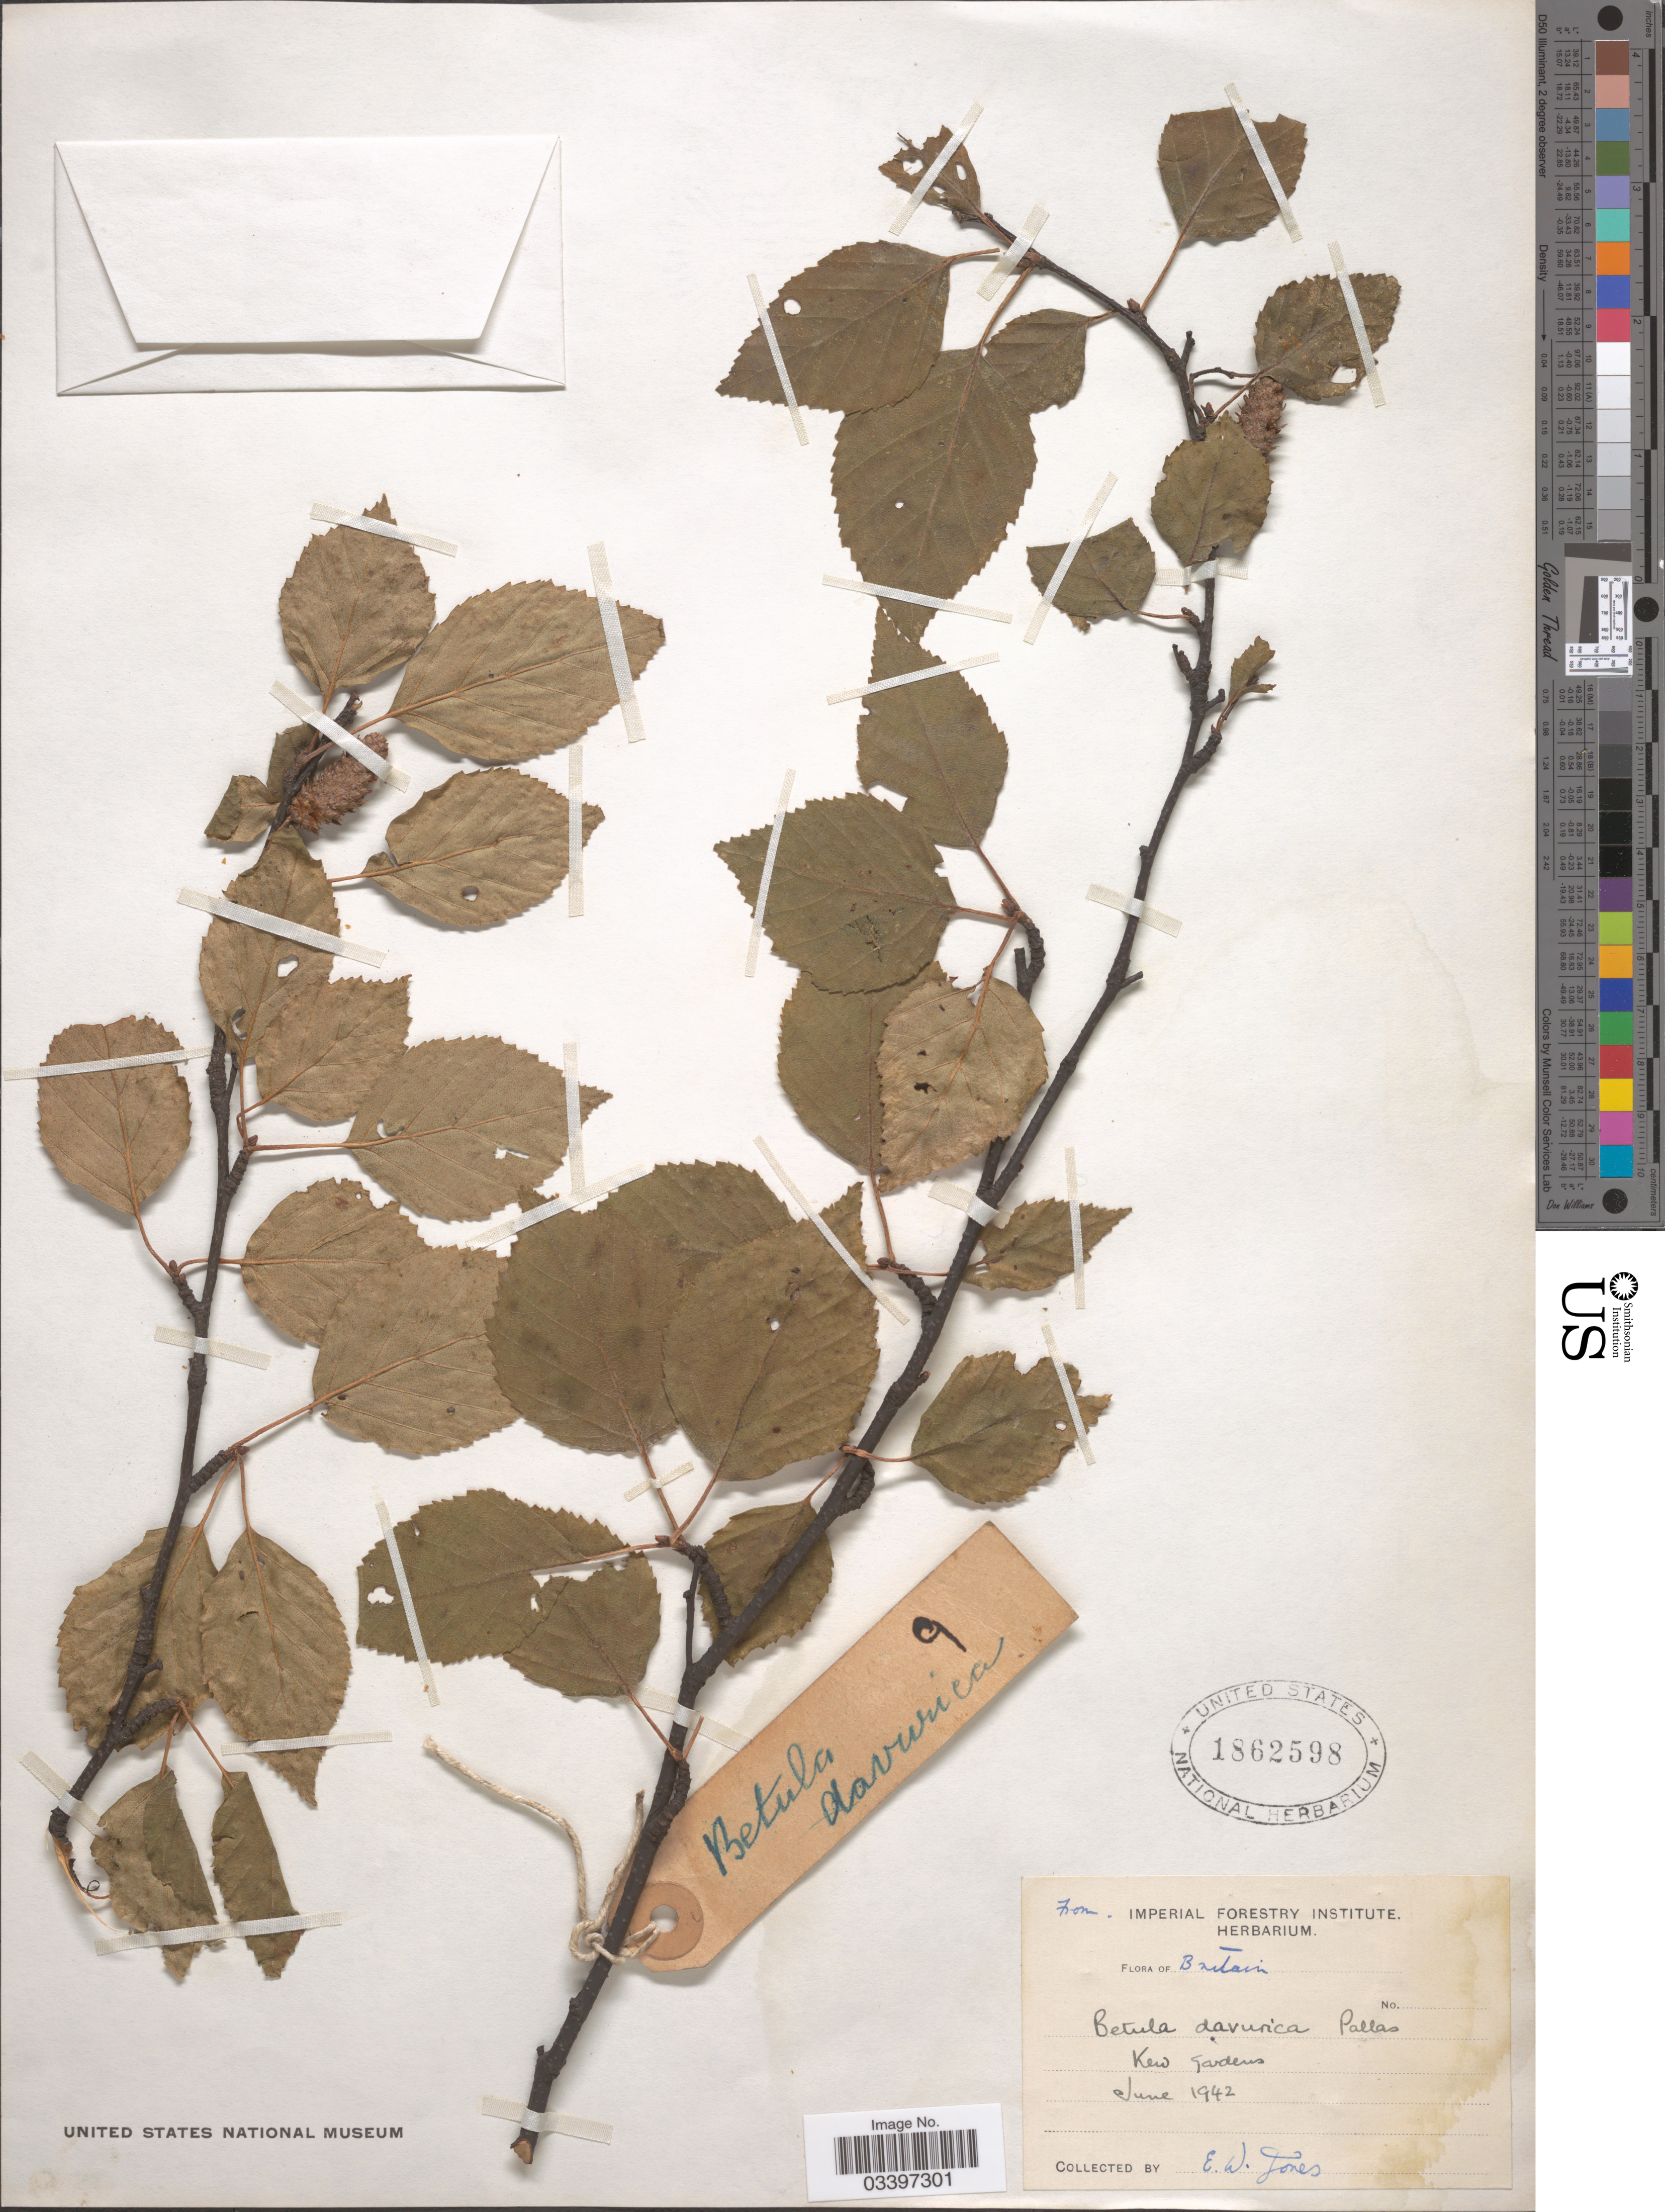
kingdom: Plantae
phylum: Tracheophyta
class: Magnoliopsida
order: Fagales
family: Betulaceae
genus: Betula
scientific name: Betula davurica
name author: Pall.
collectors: E. Jones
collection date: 1942-06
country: United Kingdom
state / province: England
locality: Britain. Kew Gardens.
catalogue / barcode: US 1862598